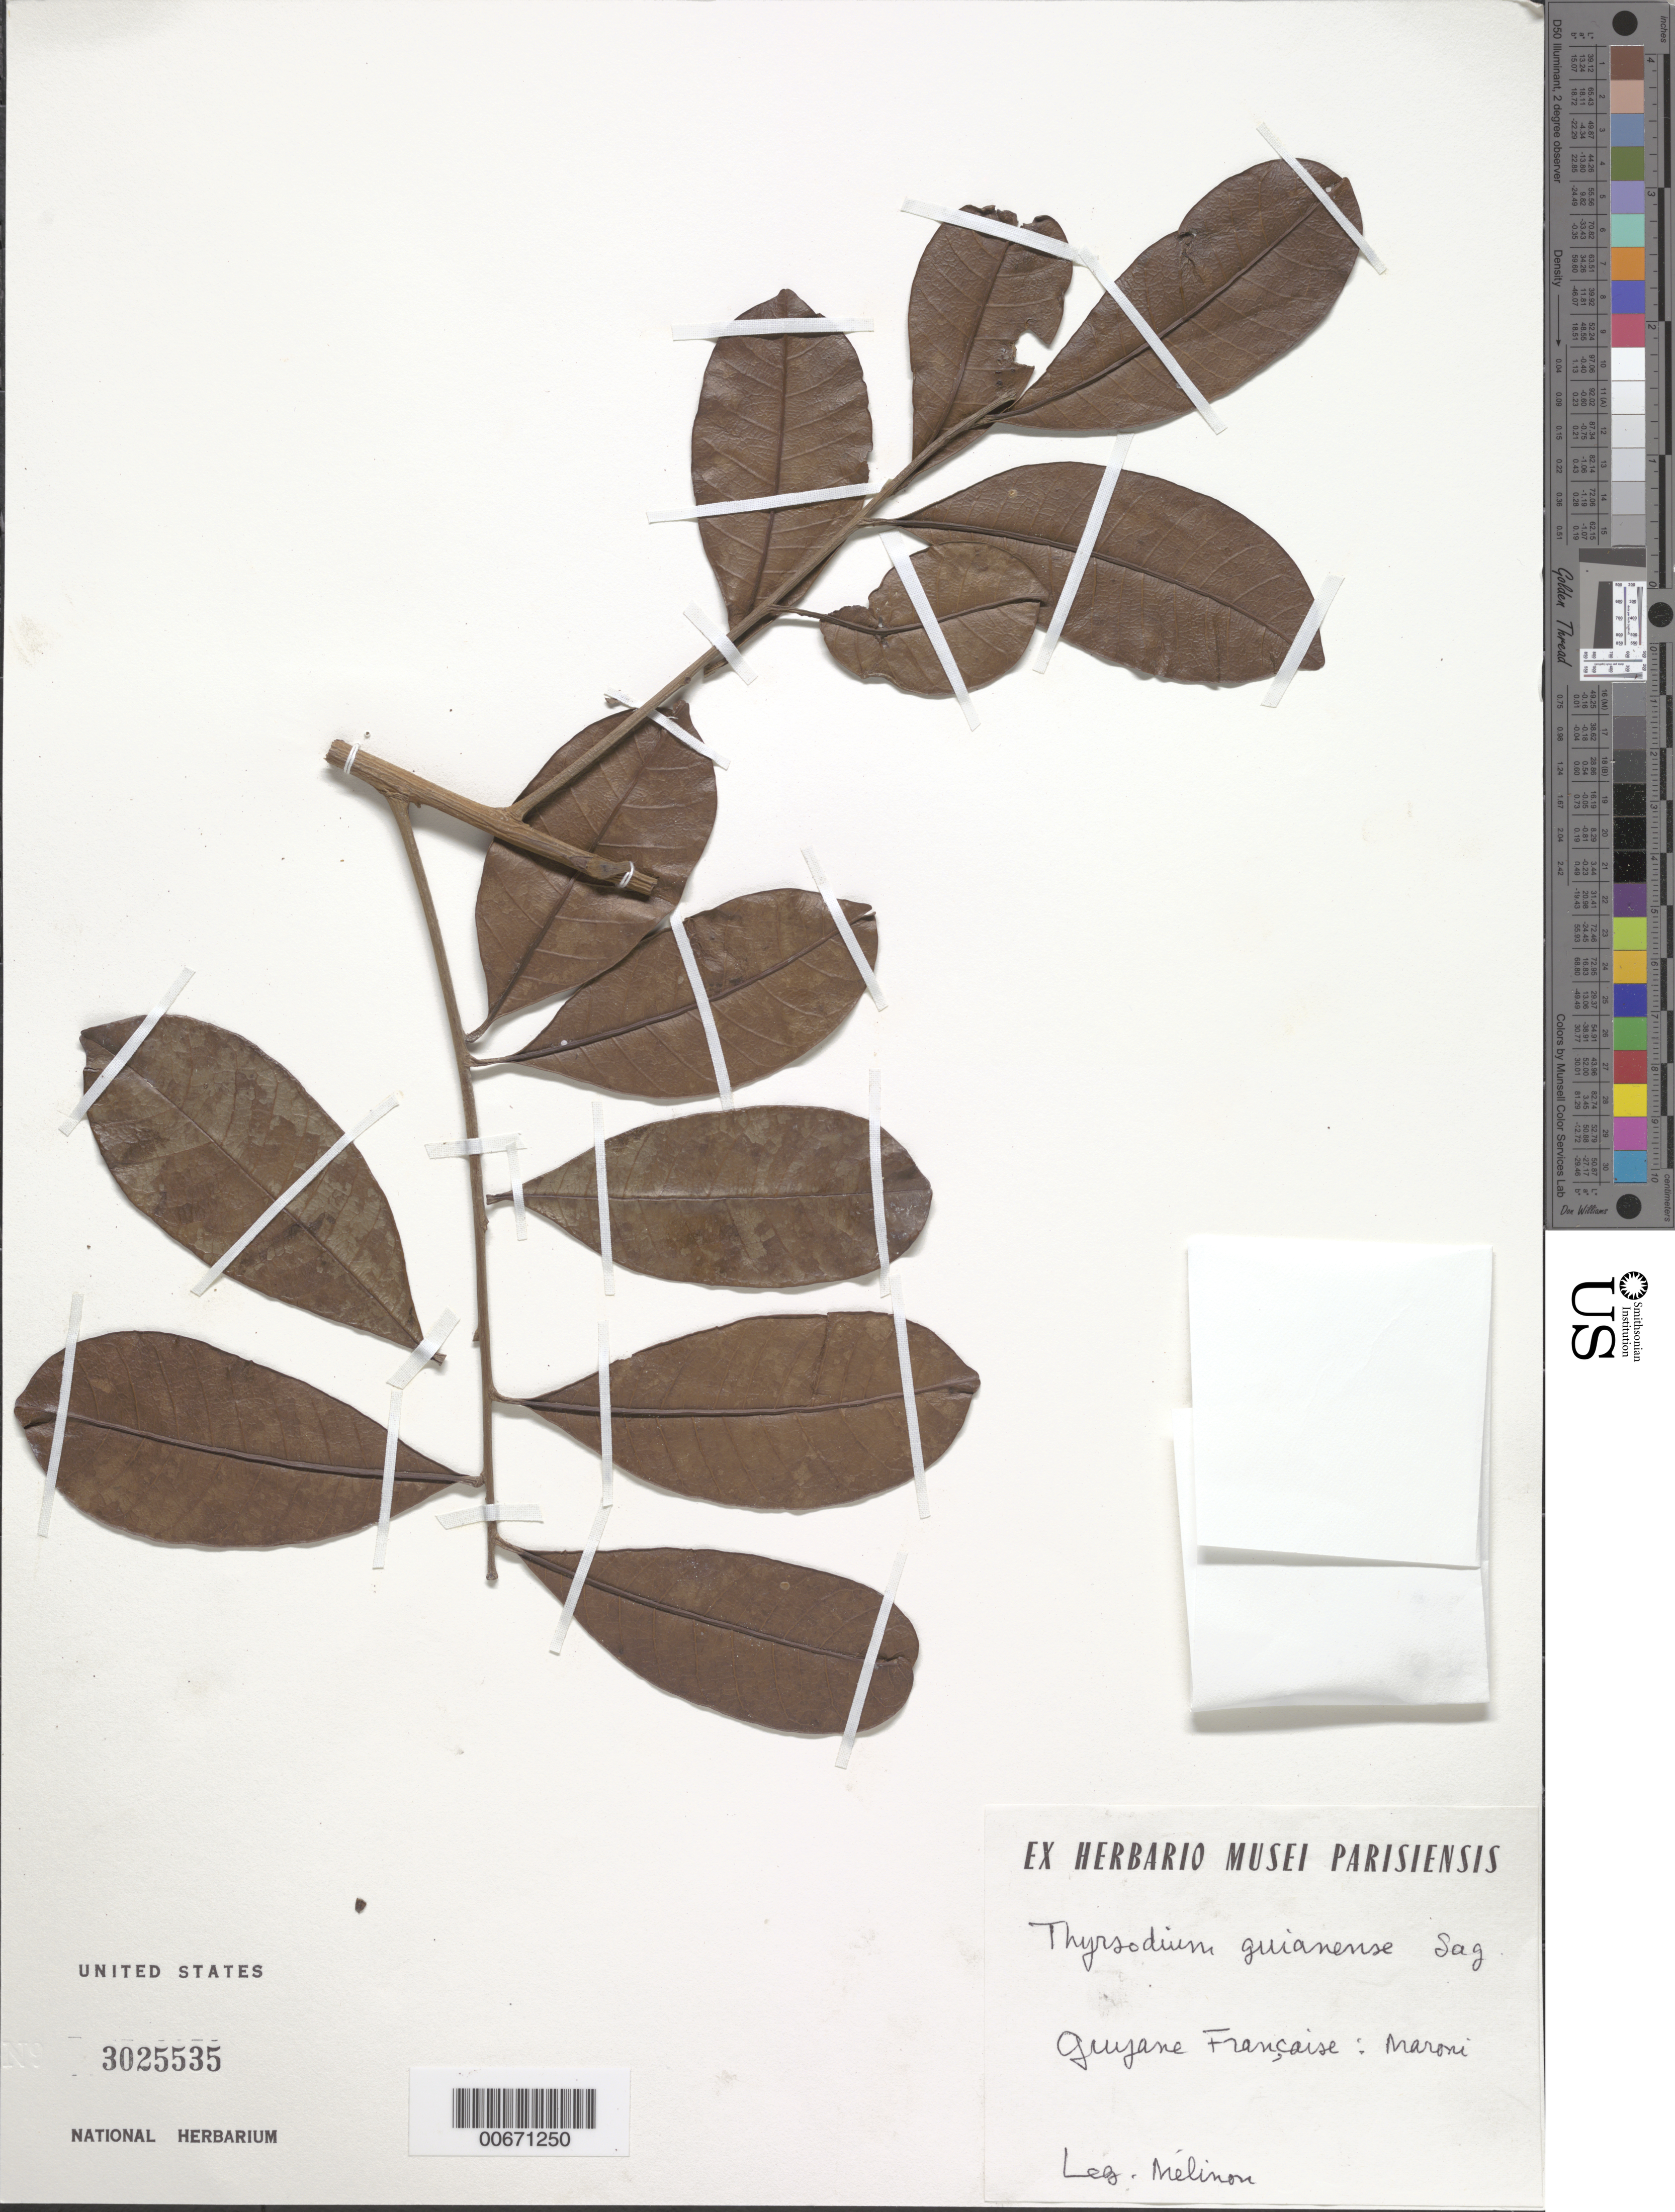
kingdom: Plantae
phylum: Tracheophyta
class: Magnoliopsida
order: Sapindales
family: Anacardiaceae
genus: Thyrsodium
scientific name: Thyrsodium guianense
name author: Sagot ex Marchand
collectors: E. Mélinon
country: French Guiana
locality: Maroni R.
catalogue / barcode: US 3025535